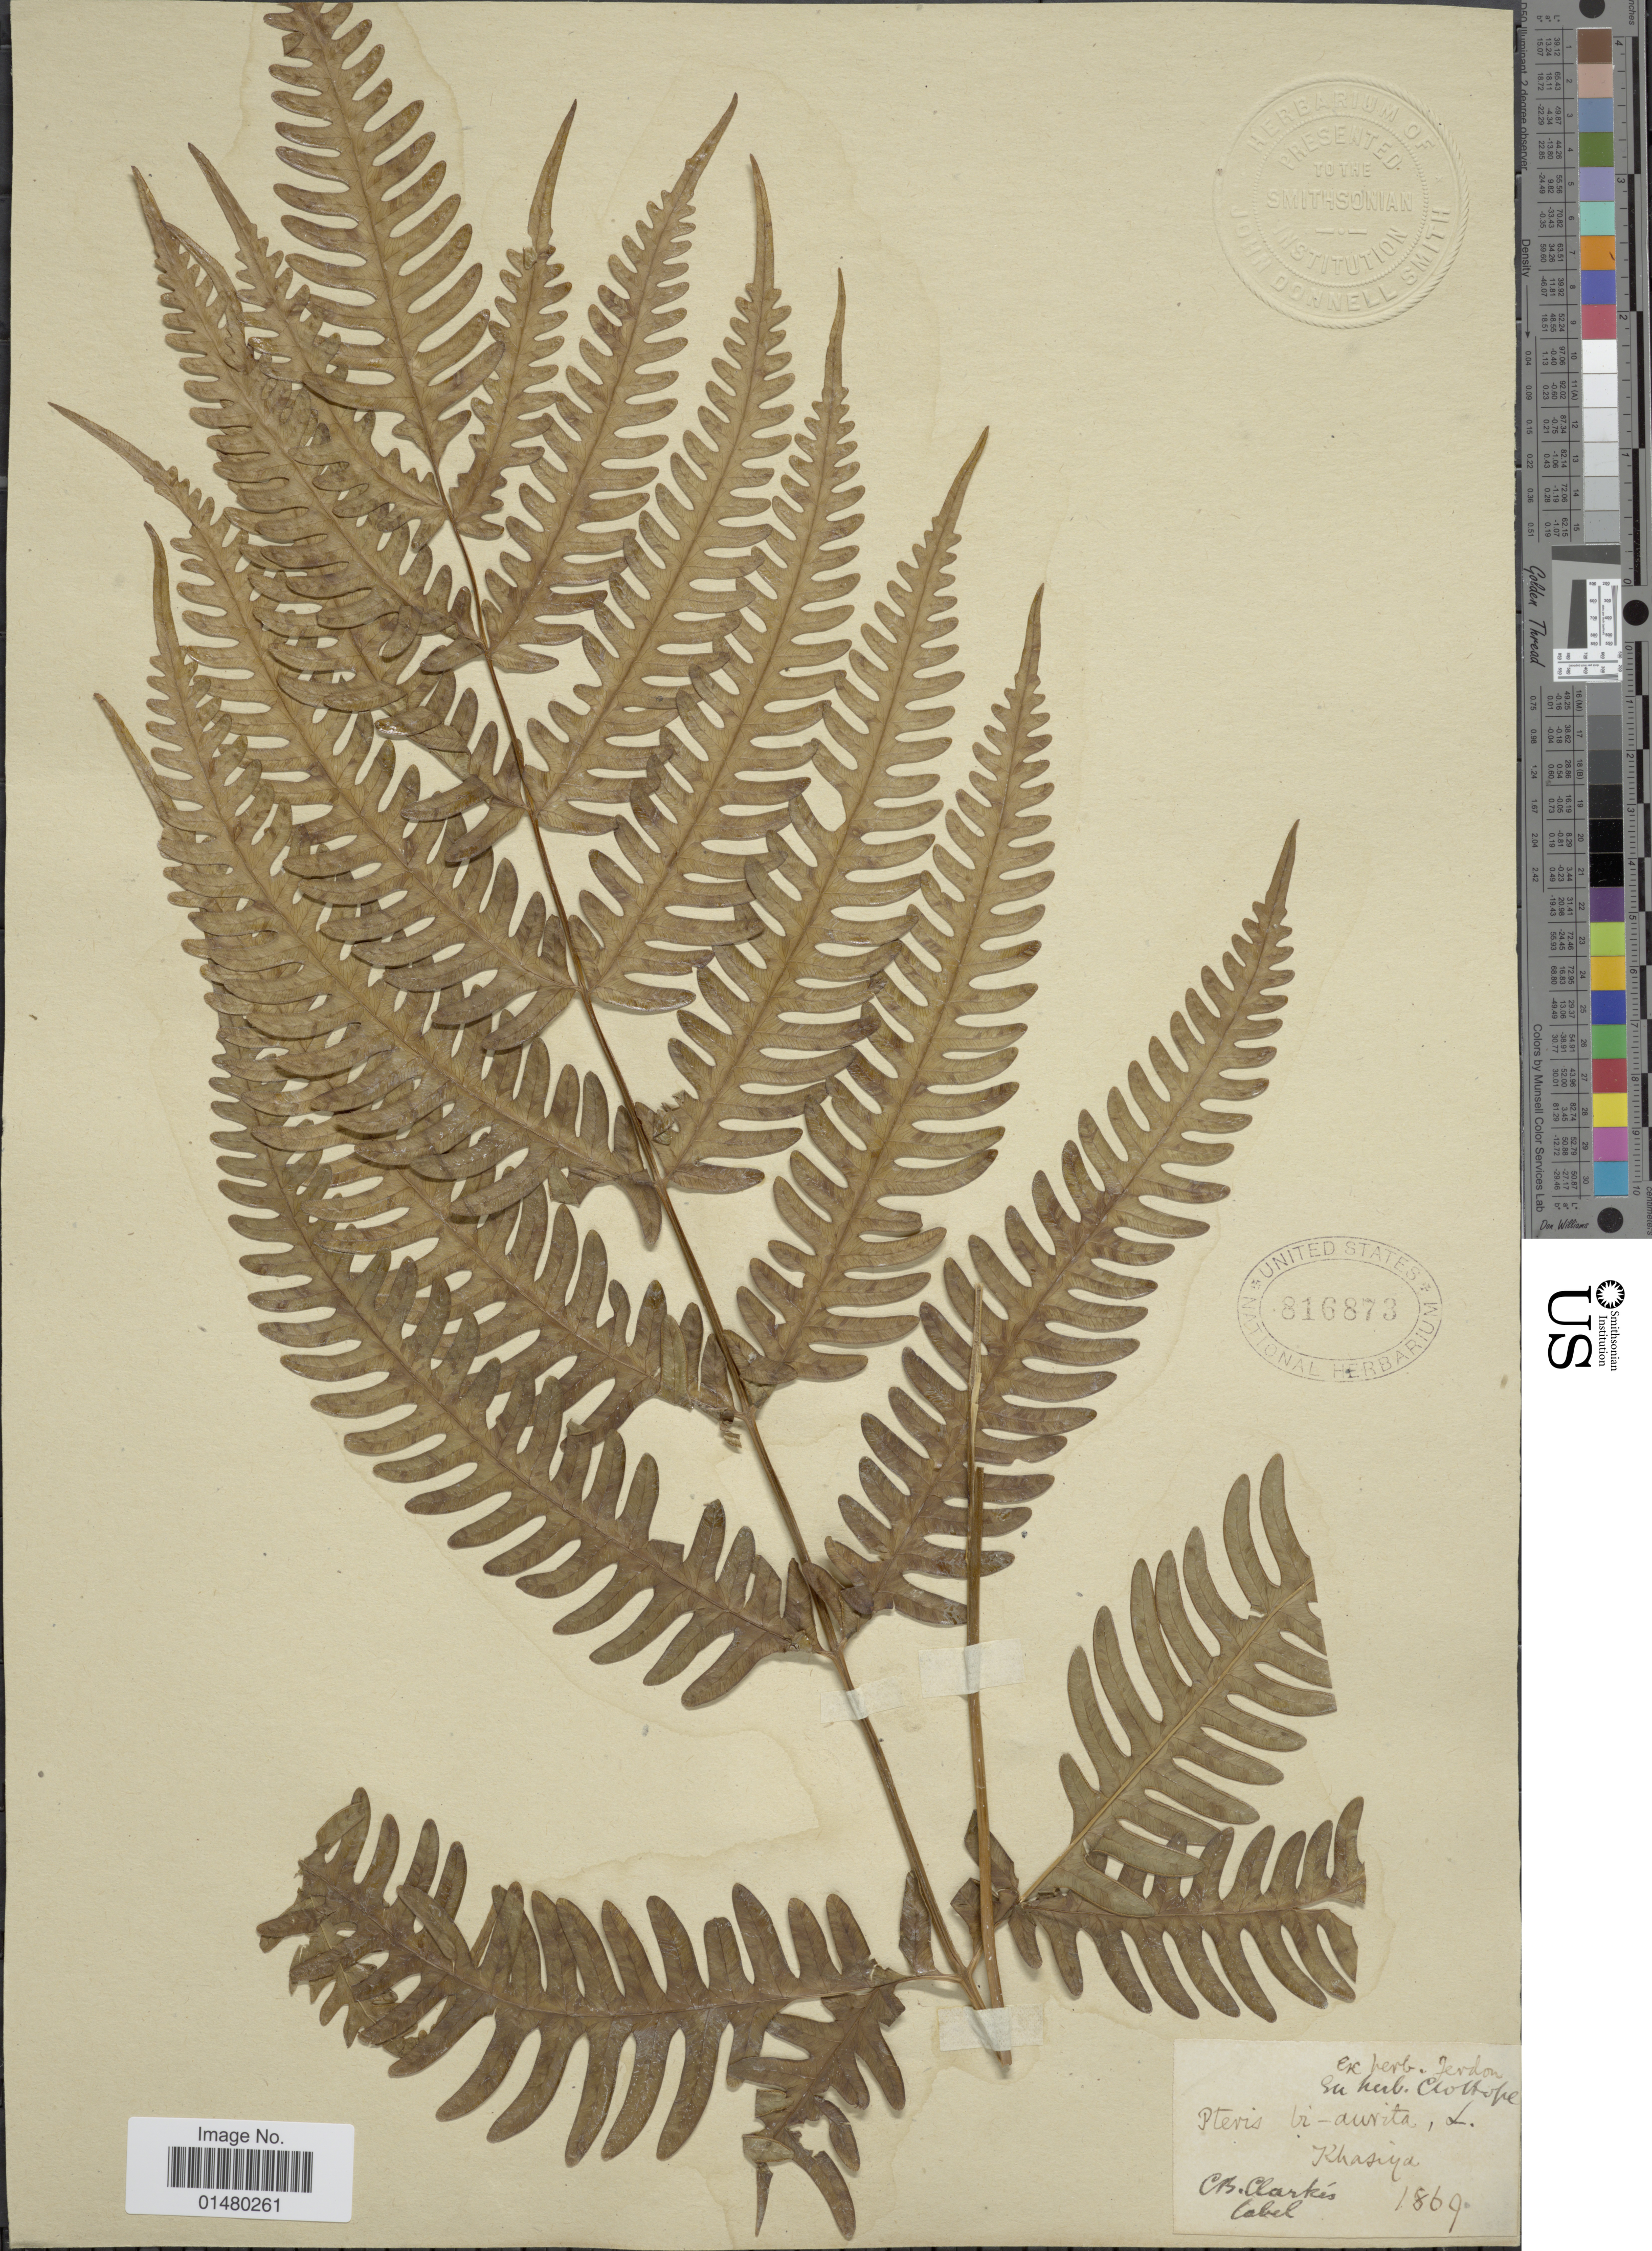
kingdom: Plantae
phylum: Tracheophyta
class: Polypodiopsida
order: Polypodiales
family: Pteridaceae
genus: Pteris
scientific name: Pteris biaurita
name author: L.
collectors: C. B. Clarke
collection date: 1869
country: India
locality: Khasiya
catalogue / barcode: US 816873